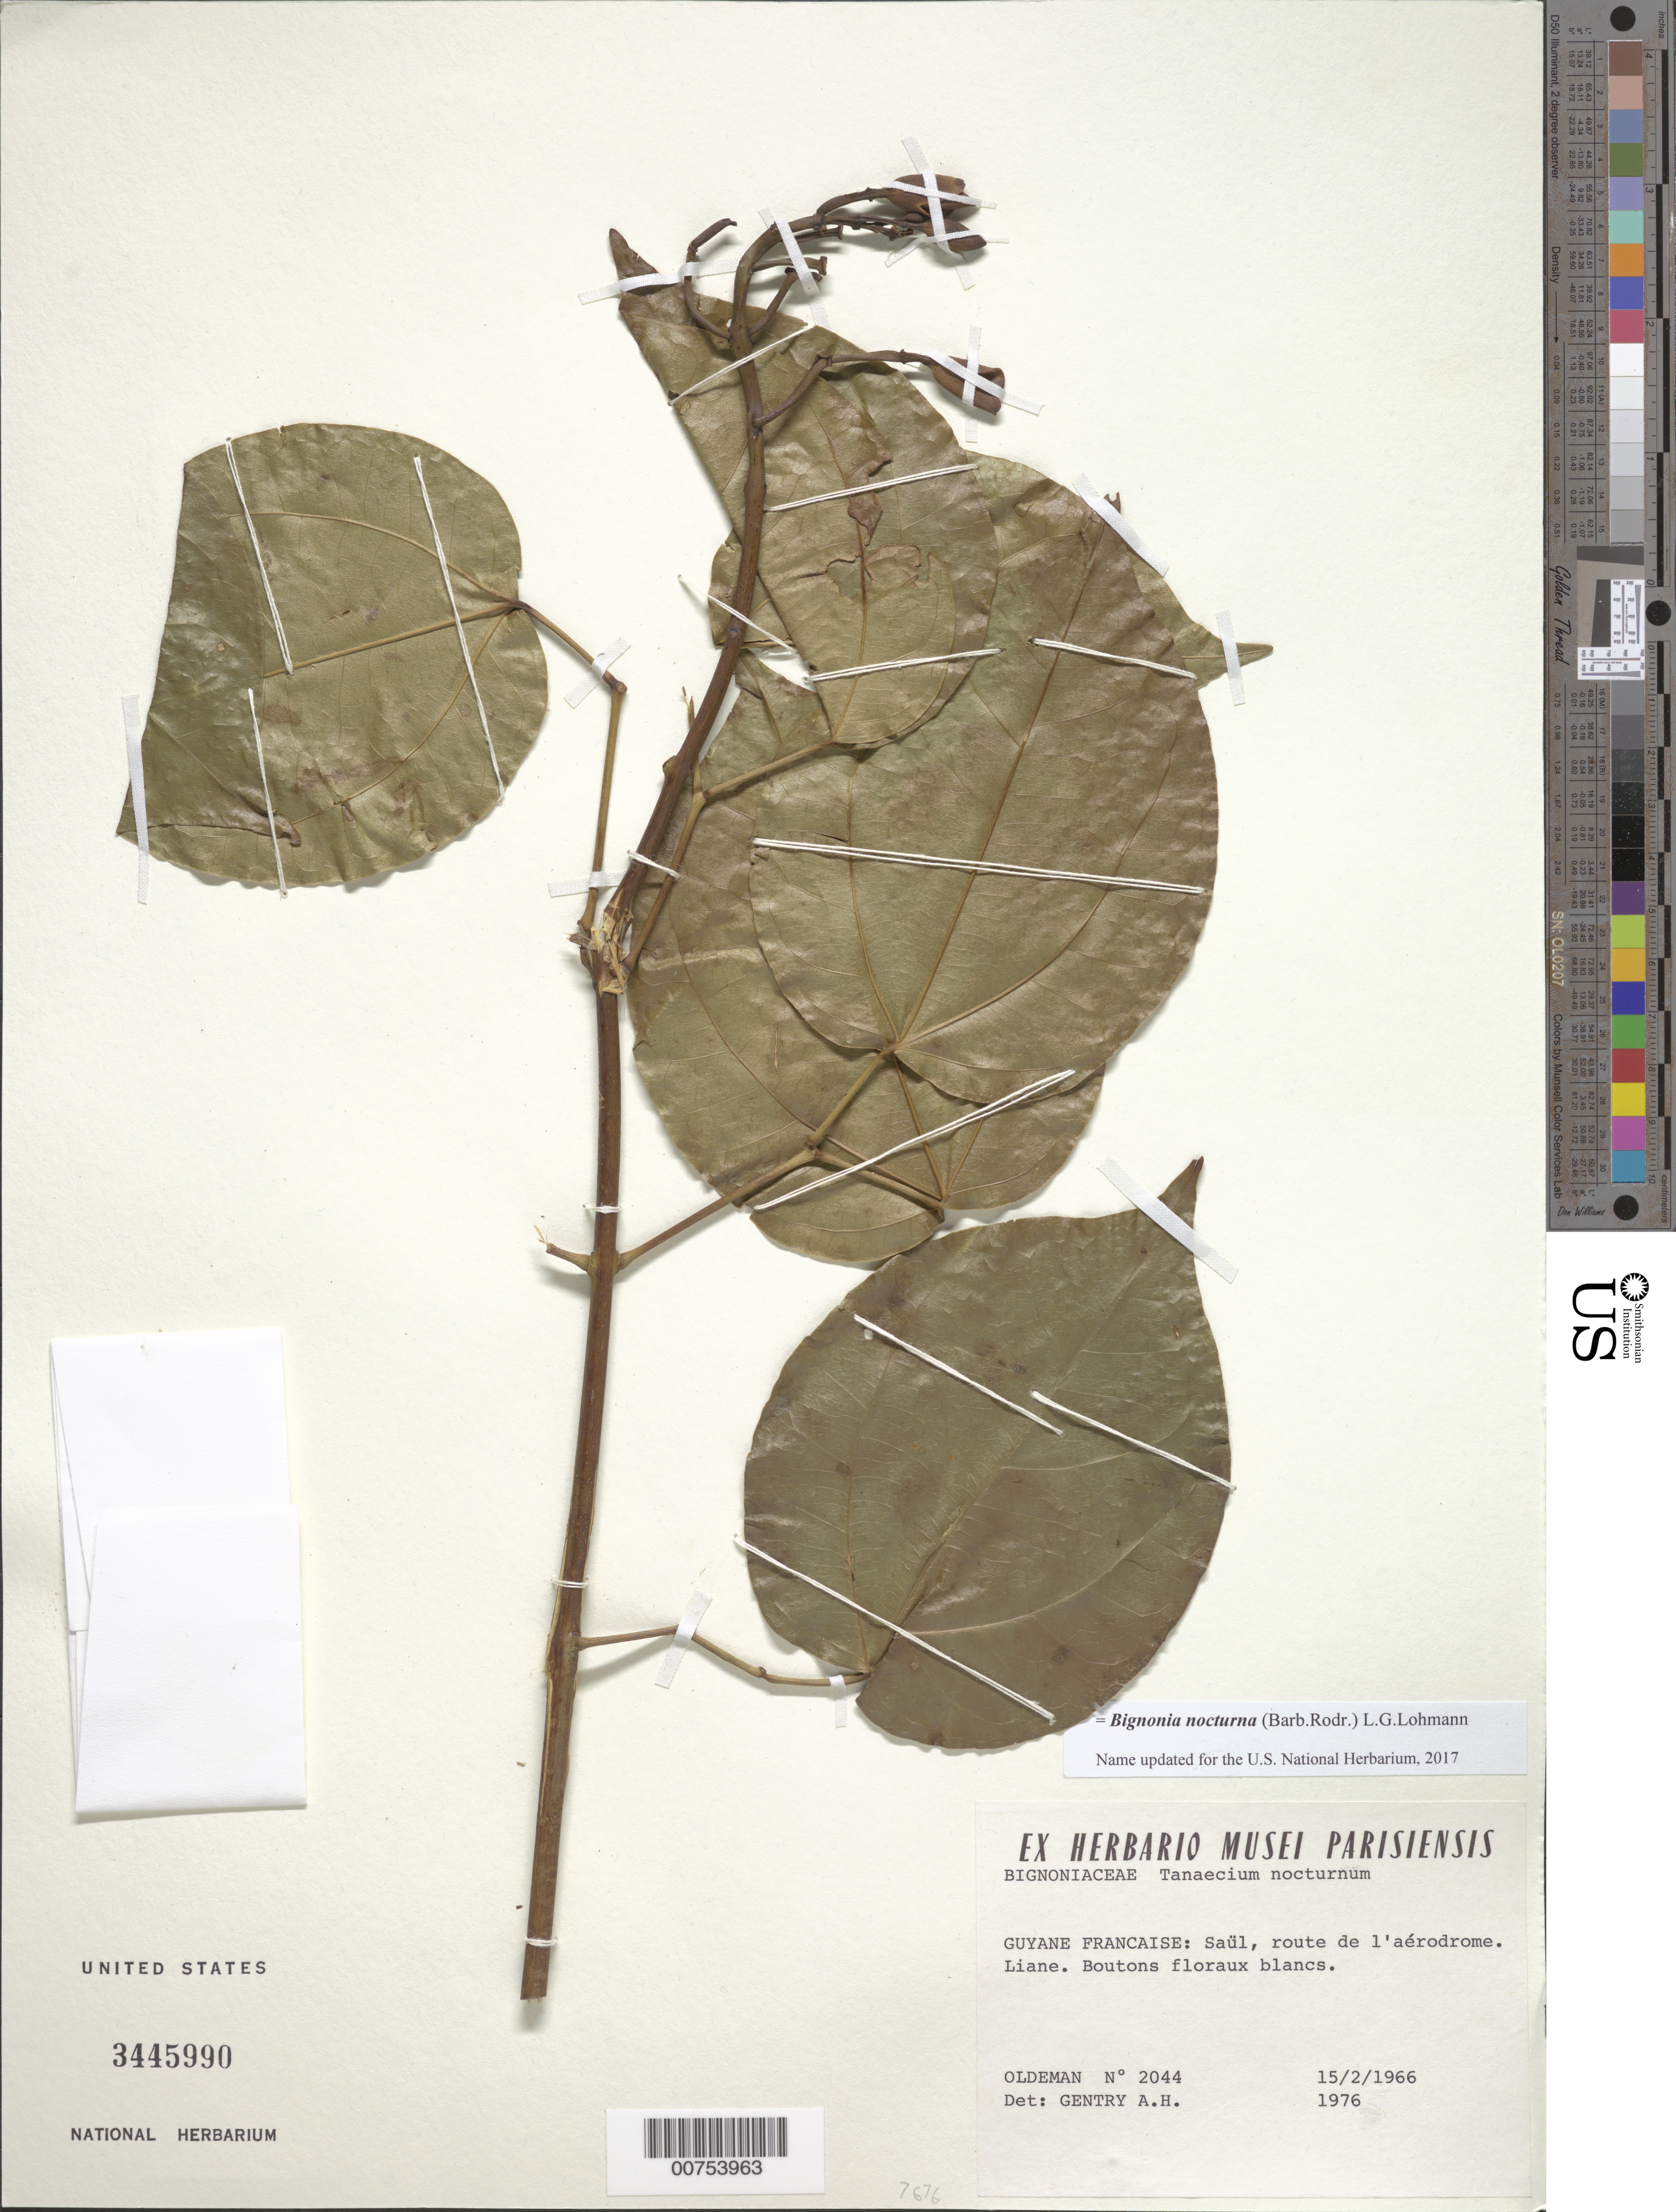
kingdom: Plantae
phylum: Tracheophyta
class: Magnoliopsida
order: Lamiales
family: Bignoniaceae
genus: Tanaecium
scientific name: Tanaecium nocturnum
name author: (Barb. Rodr.) Bureau & K. Schum.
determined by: Gentry, A. H.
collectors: R. Oldeman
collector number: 2044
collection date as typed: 15-Feb-66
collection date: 1966-02-15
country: French Guiana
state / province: Saint-Laurent-du-Maroni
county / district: Saül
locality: Saül, airport road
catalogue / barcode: US 3445990